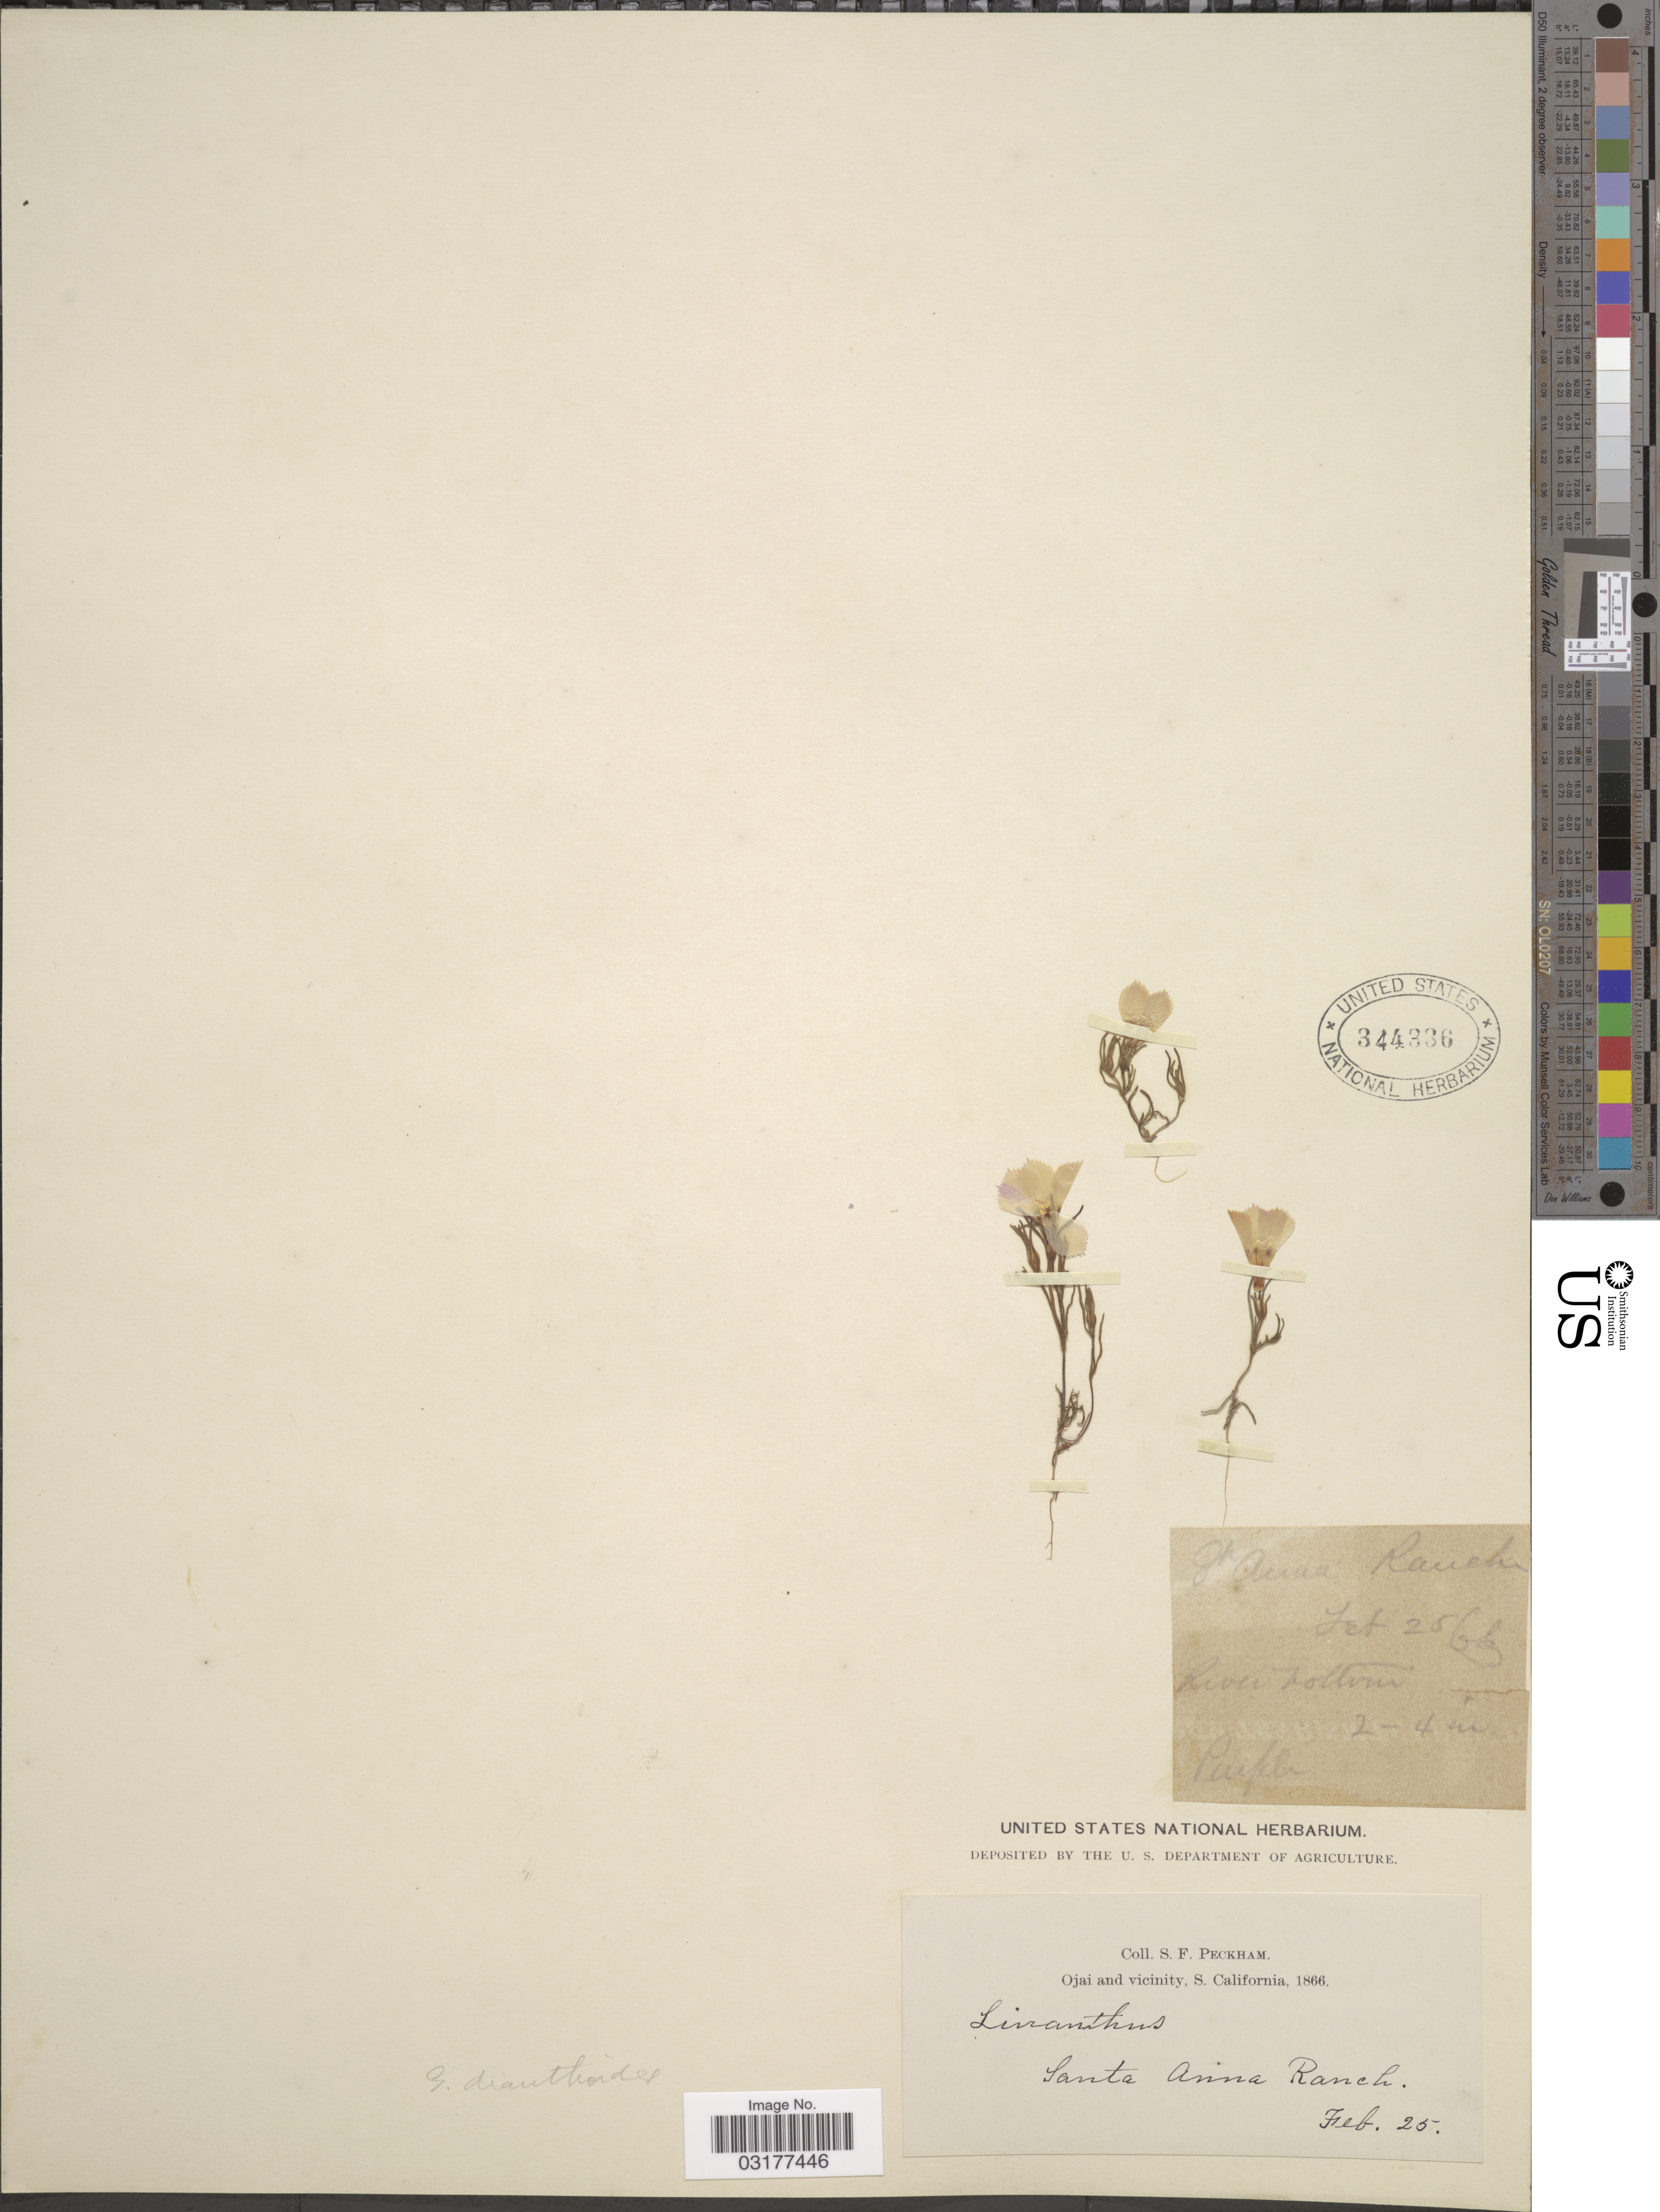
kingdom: Plantae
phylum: Tracheophyta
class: Magnoliopsida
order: Ericales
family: Polemoniaceae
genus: Linanthus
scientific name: Linanthus dianthiflorus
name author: (Benth.) Greene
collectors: S. Peckham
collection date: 1866-02-25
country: United States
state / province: California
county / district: Ventura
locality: Ojai and vicinity, S. California. Santa Anna Ranch.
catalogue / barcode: US 344336